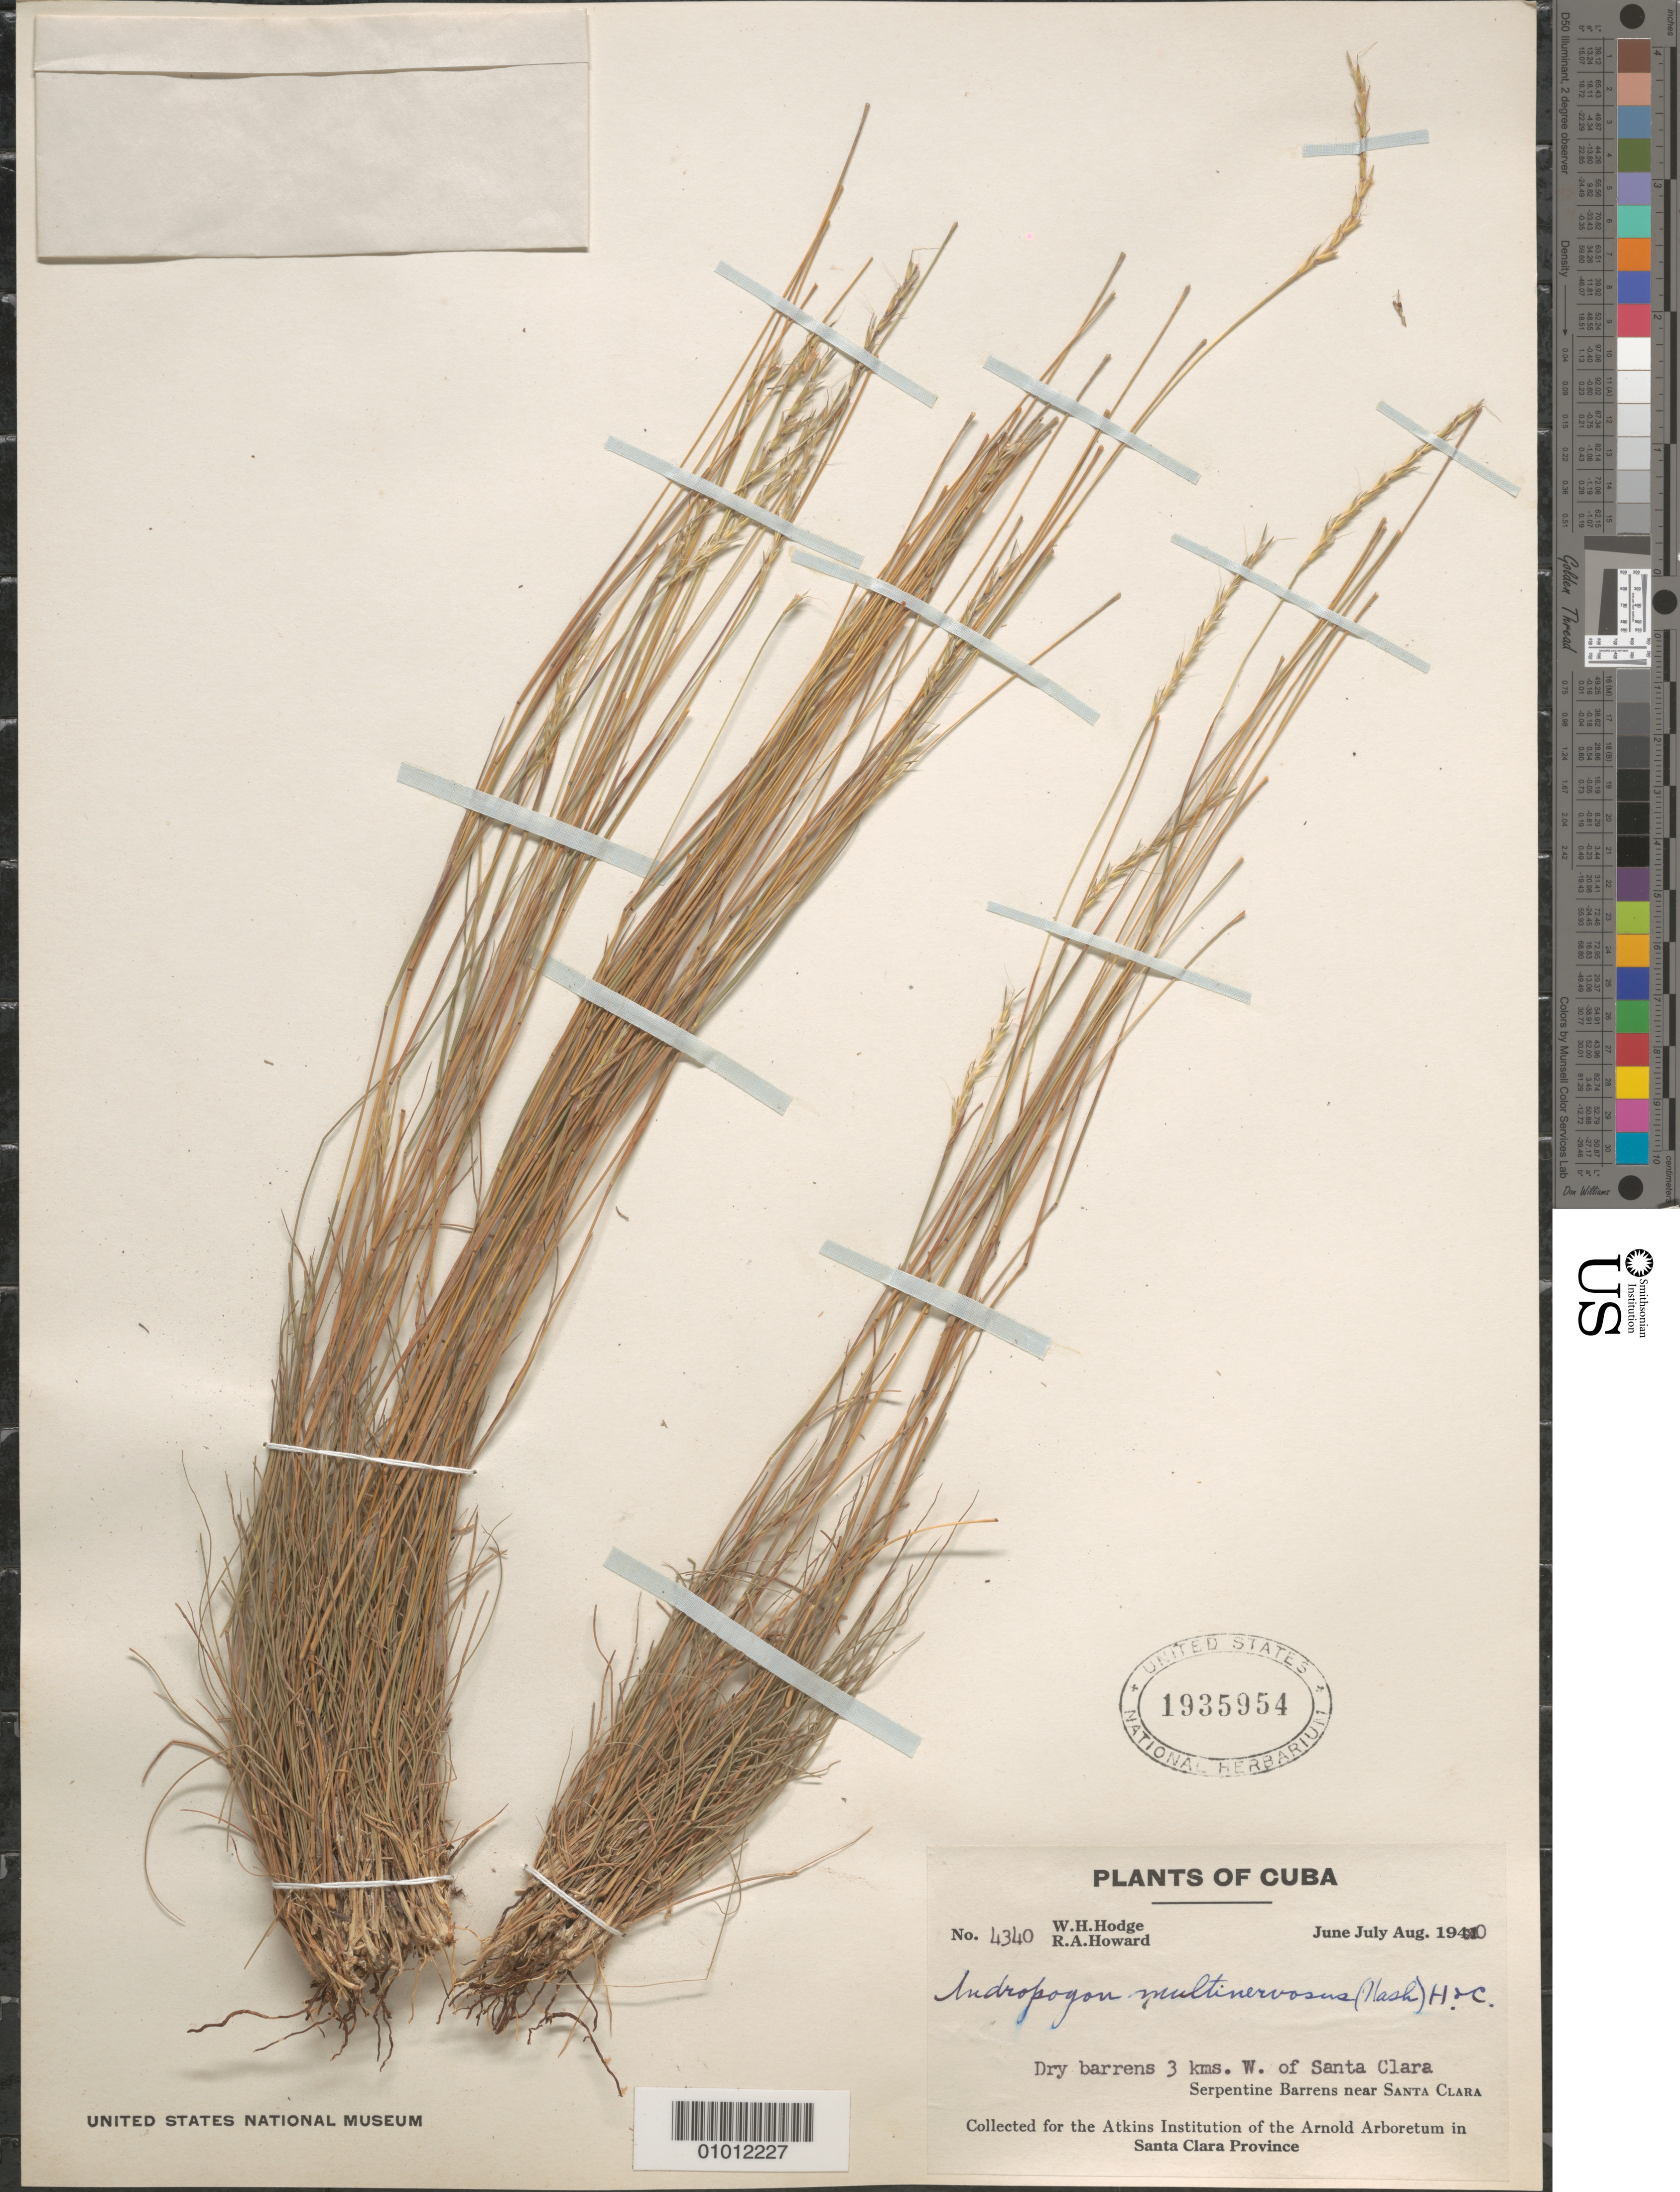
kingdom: Plantae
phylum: Tracheophyta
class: Liliopsida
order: Poales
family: Poaceae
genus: Schizachyrium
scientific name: Schizachyrium multinervosum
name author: Nash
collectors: W. Hodge & R. A. Howard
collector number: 4340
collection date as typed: Jun 1940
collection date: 1940-06/1940-08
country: Cuba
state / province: Villa Clara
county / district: Santa Clara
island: Cuba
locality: Dry barrens 3 km W of santa Clara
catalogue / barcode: US 1935954